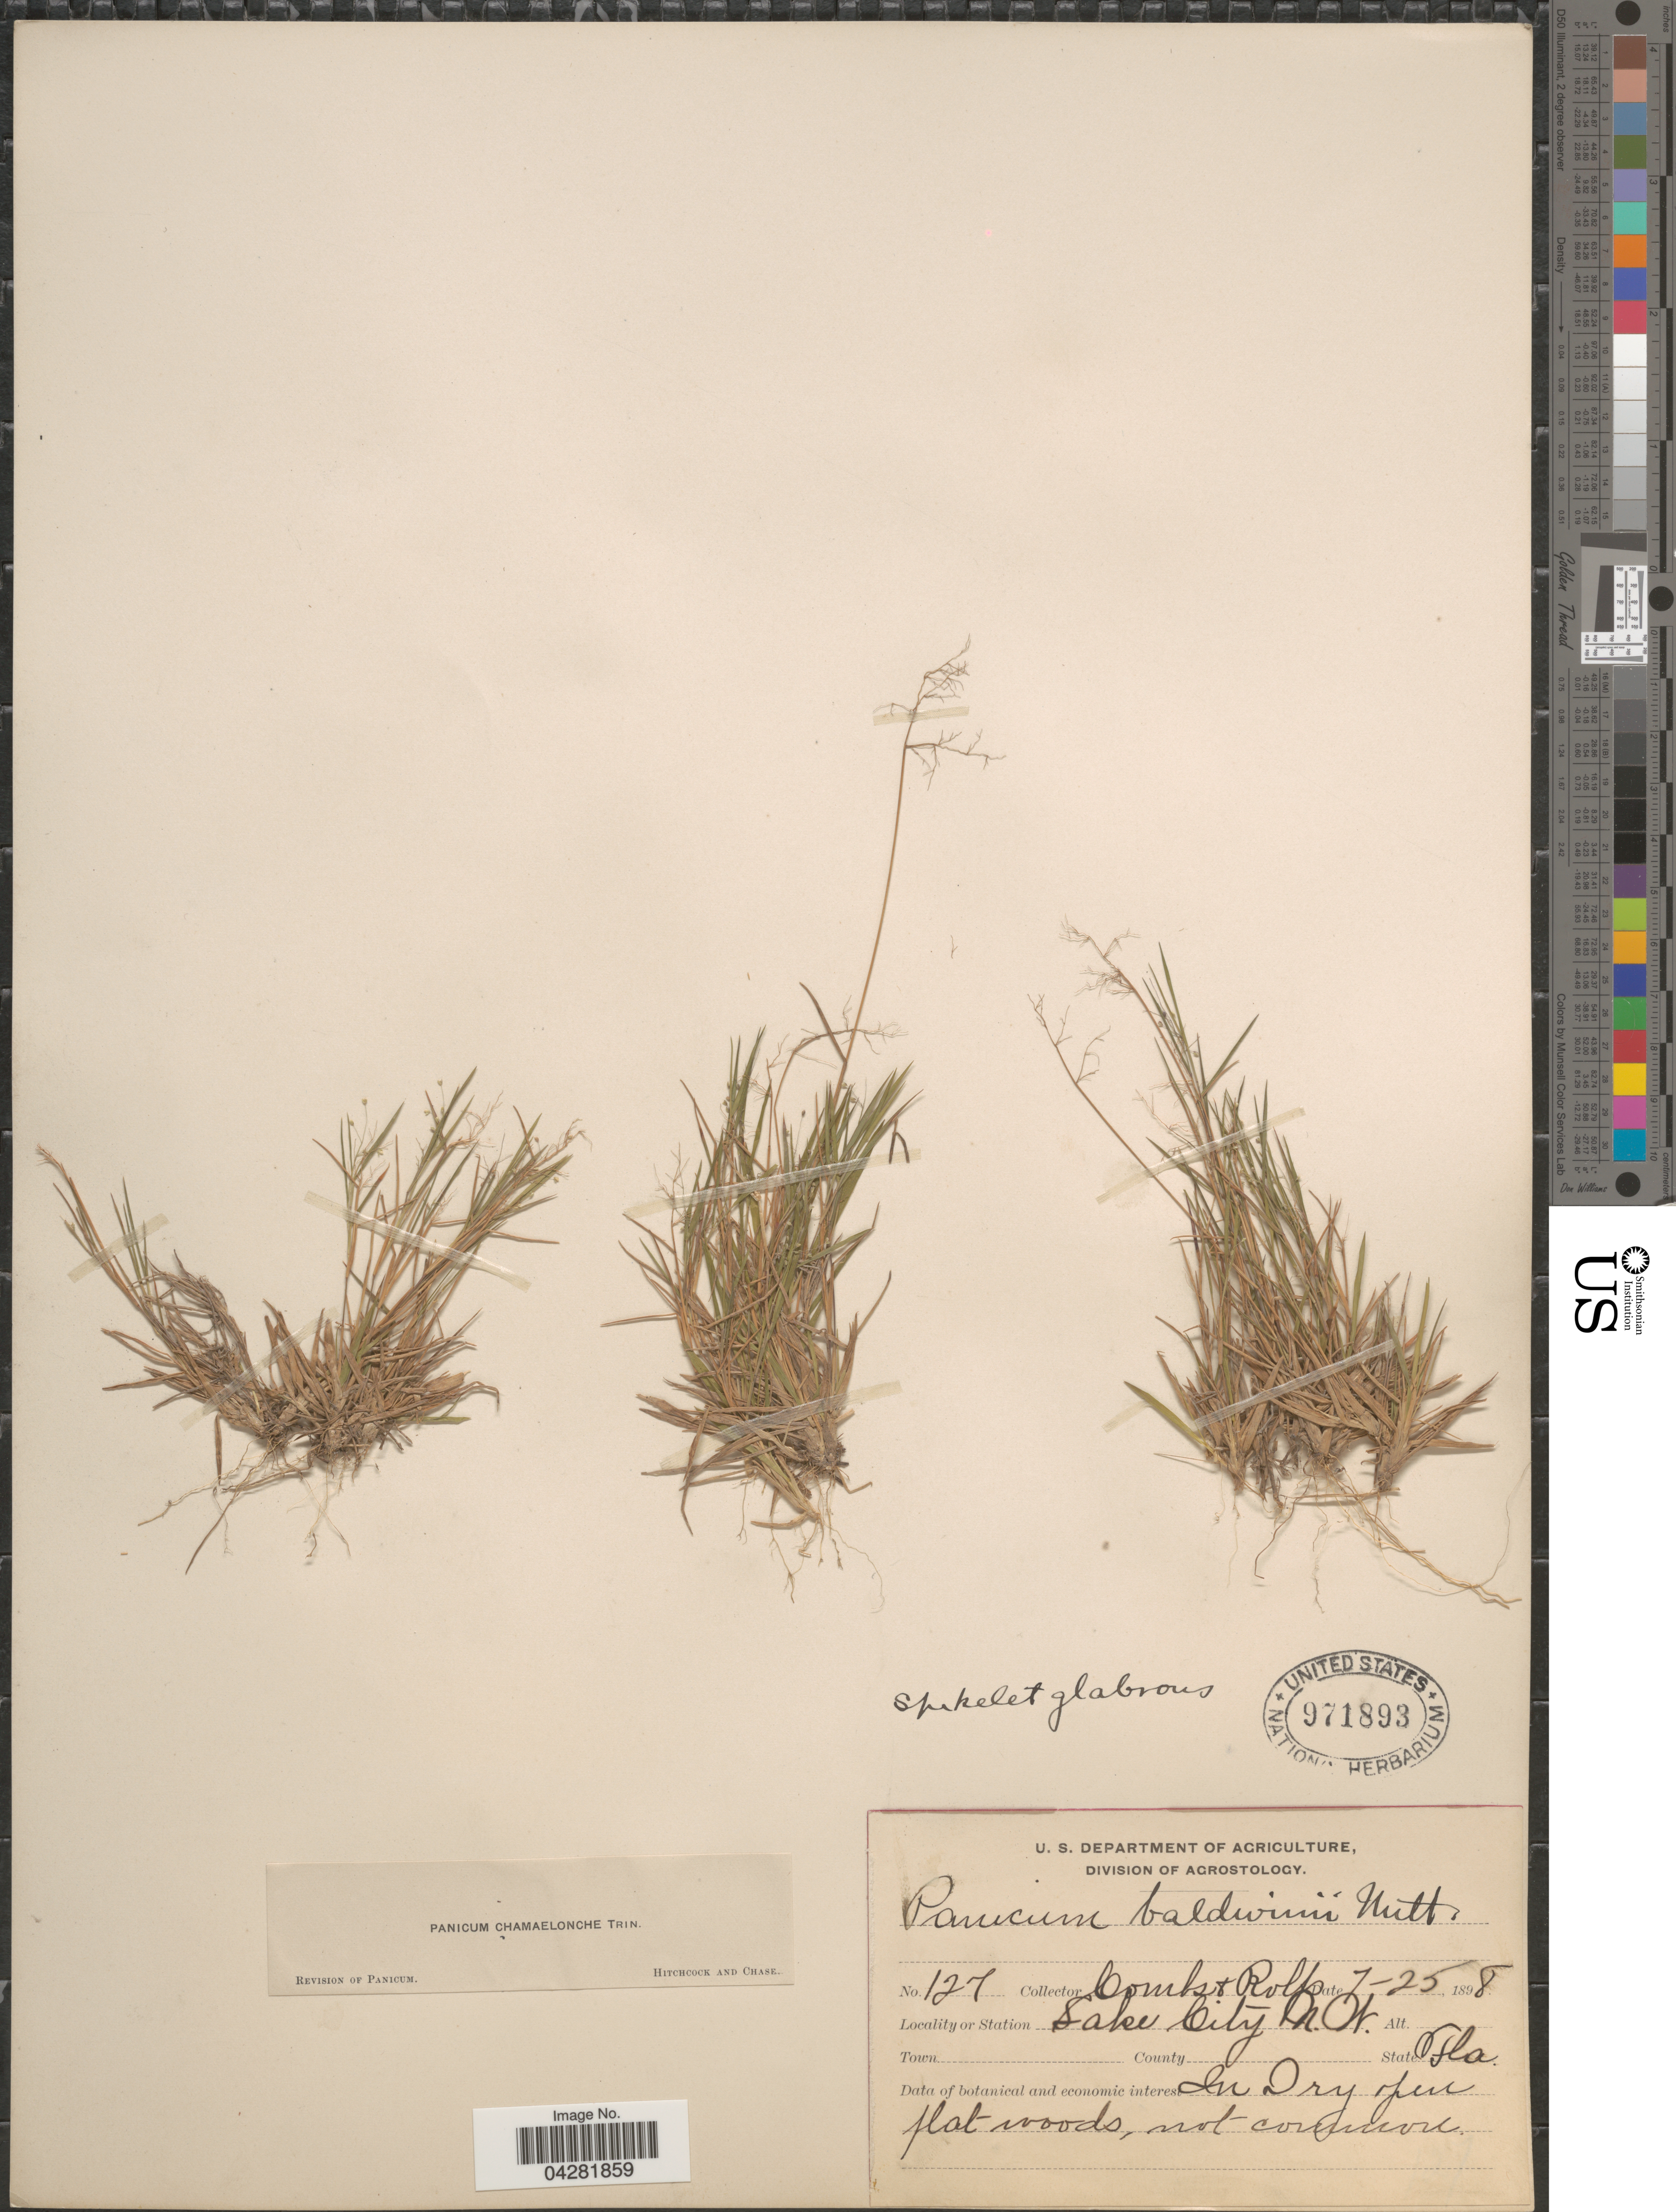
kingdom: Plantae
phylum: Tracheophyta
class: Liliopsida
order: Poales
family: Poaceae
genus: Dichanthelium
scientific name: Dichanthelium ensifolium var. ensifolium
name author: (Baldwin ex Elliot) Gould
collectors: -. Combs & Rolfs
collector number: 127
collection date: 1898-07-25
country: United States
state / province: Florida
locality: Lake City N. W.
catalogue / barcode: US 971893